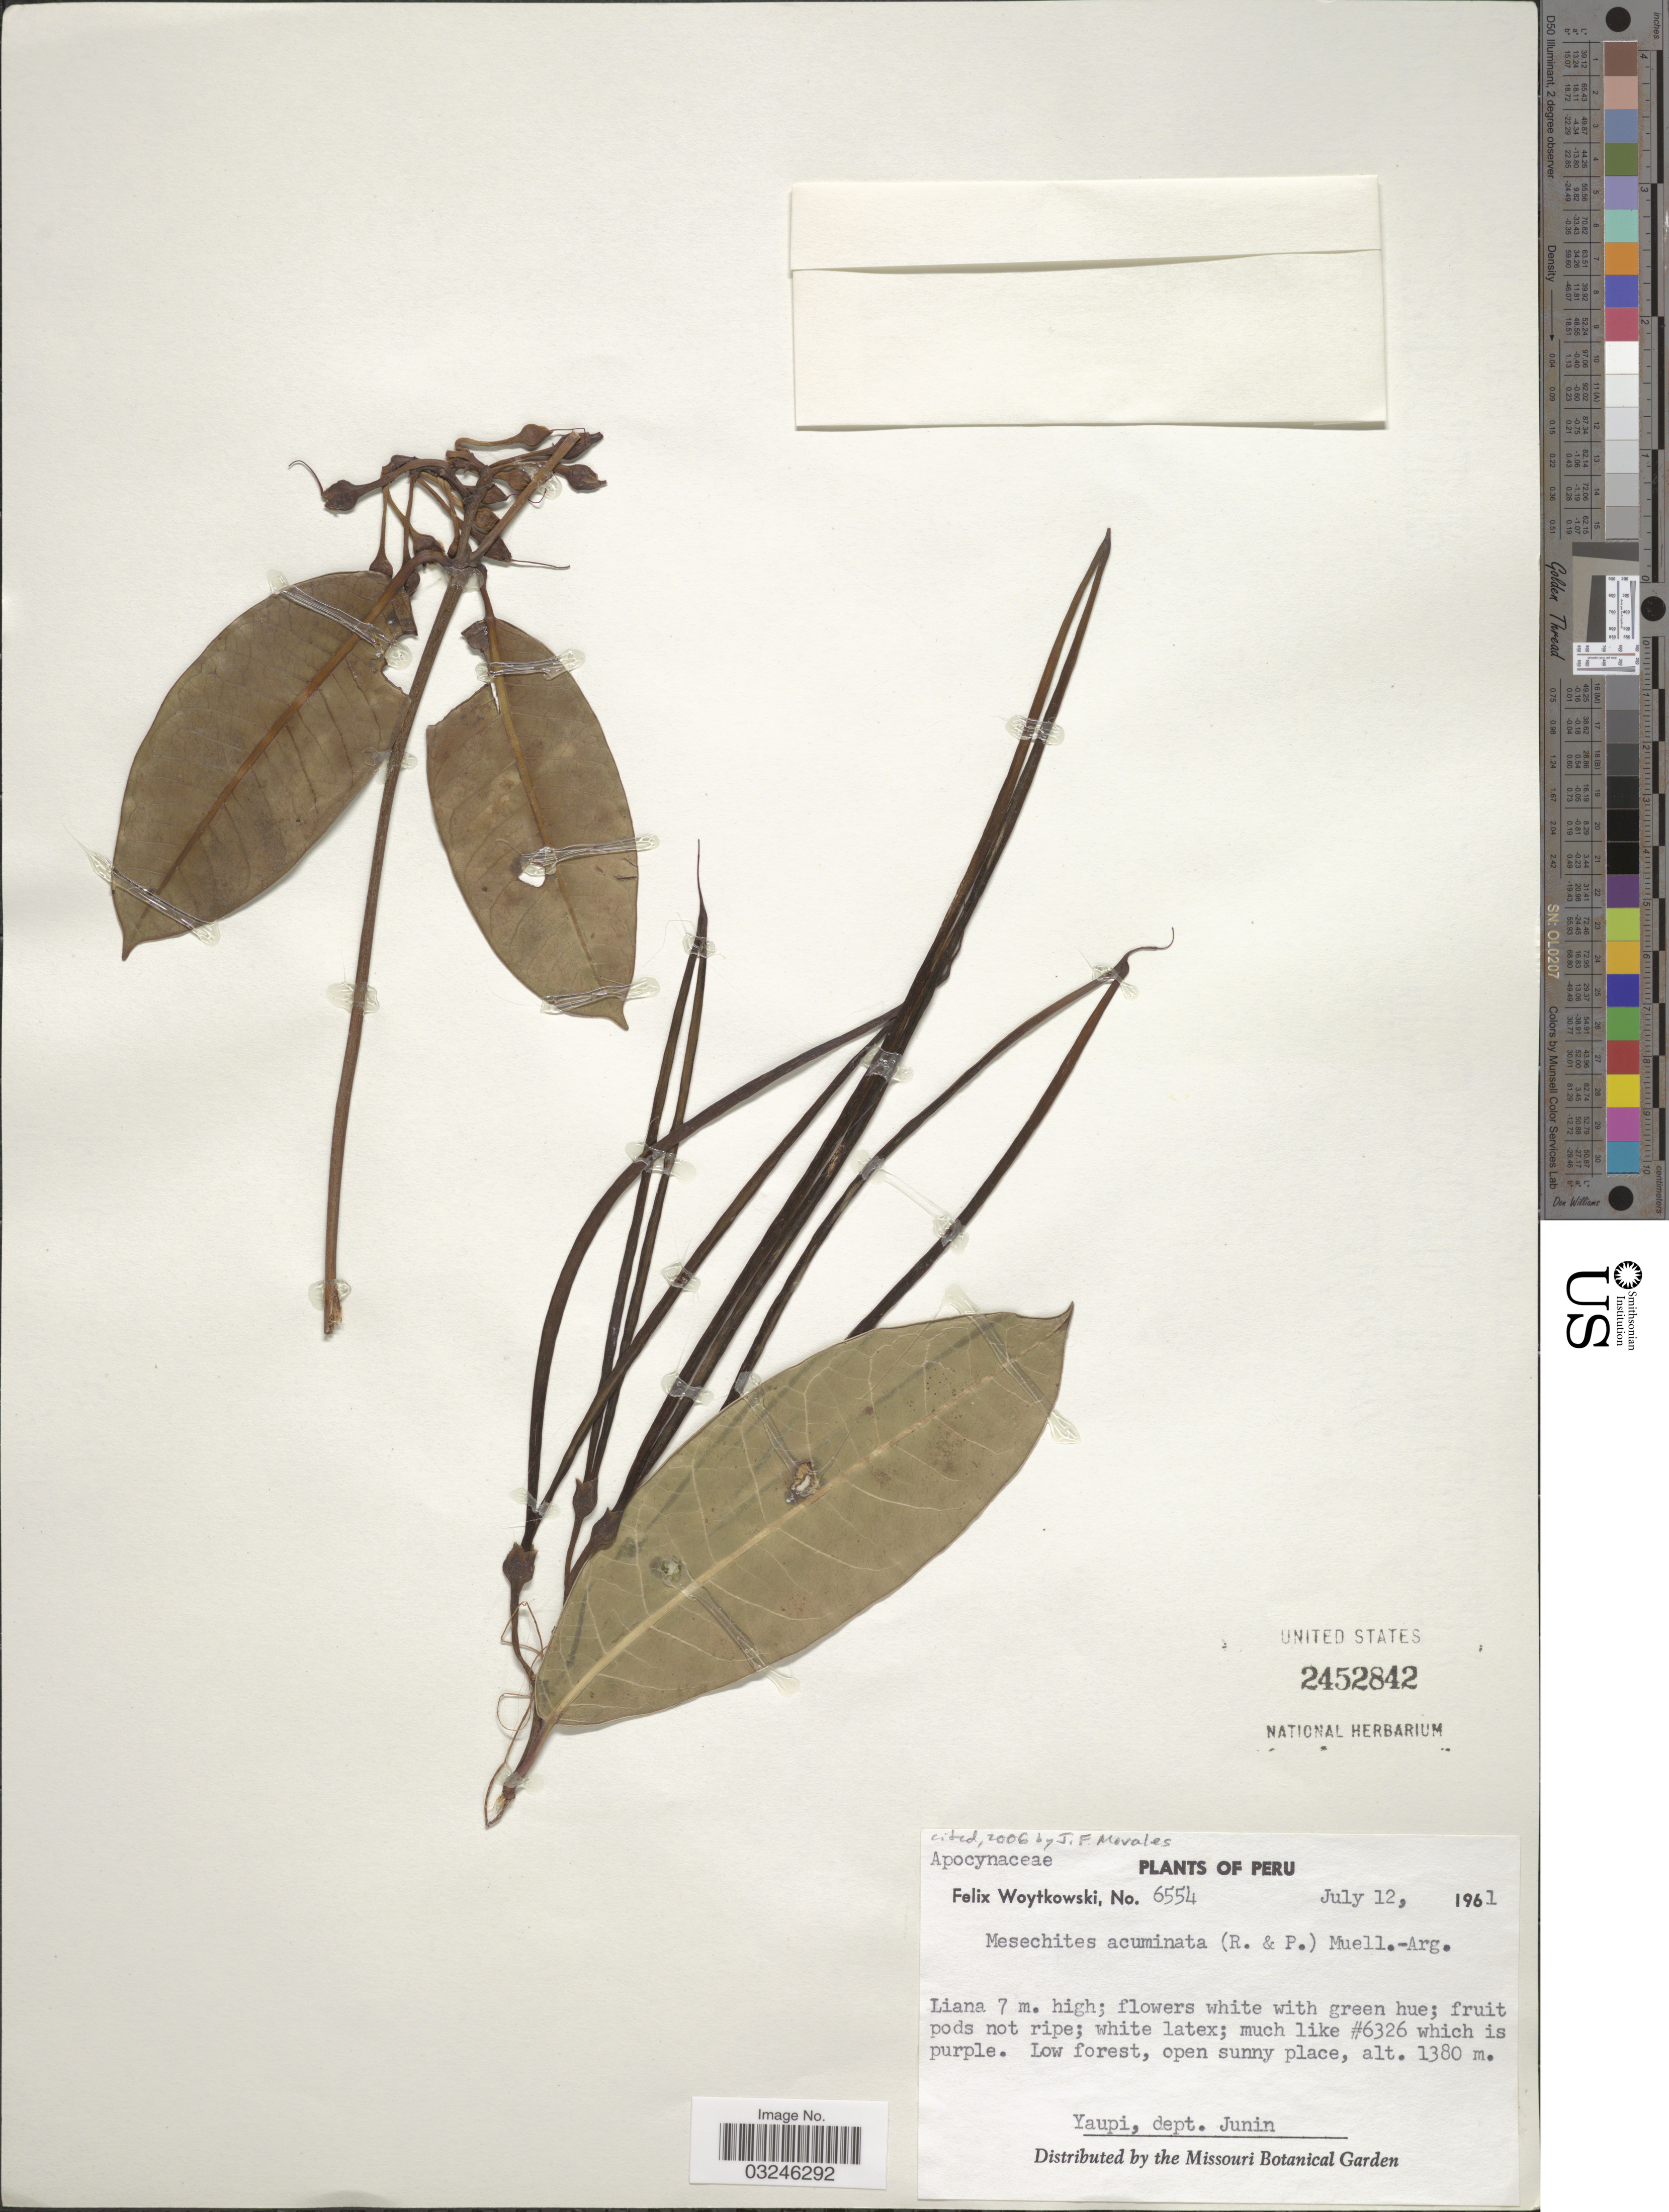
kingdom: Plantae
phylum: Tracheophyta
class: Magnoliopsida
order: Gentianales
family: Apocynaceae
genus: Mesechites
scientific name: Mesechites acuminatus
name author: (Ruiz & Pav.) Müll. Arg.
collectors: F. Woytkowski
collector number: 6554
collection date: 1961-07-12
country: Peru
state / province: Junín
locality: Yaupi, dept. Junin.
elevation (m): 1380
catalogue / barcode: US 2452842